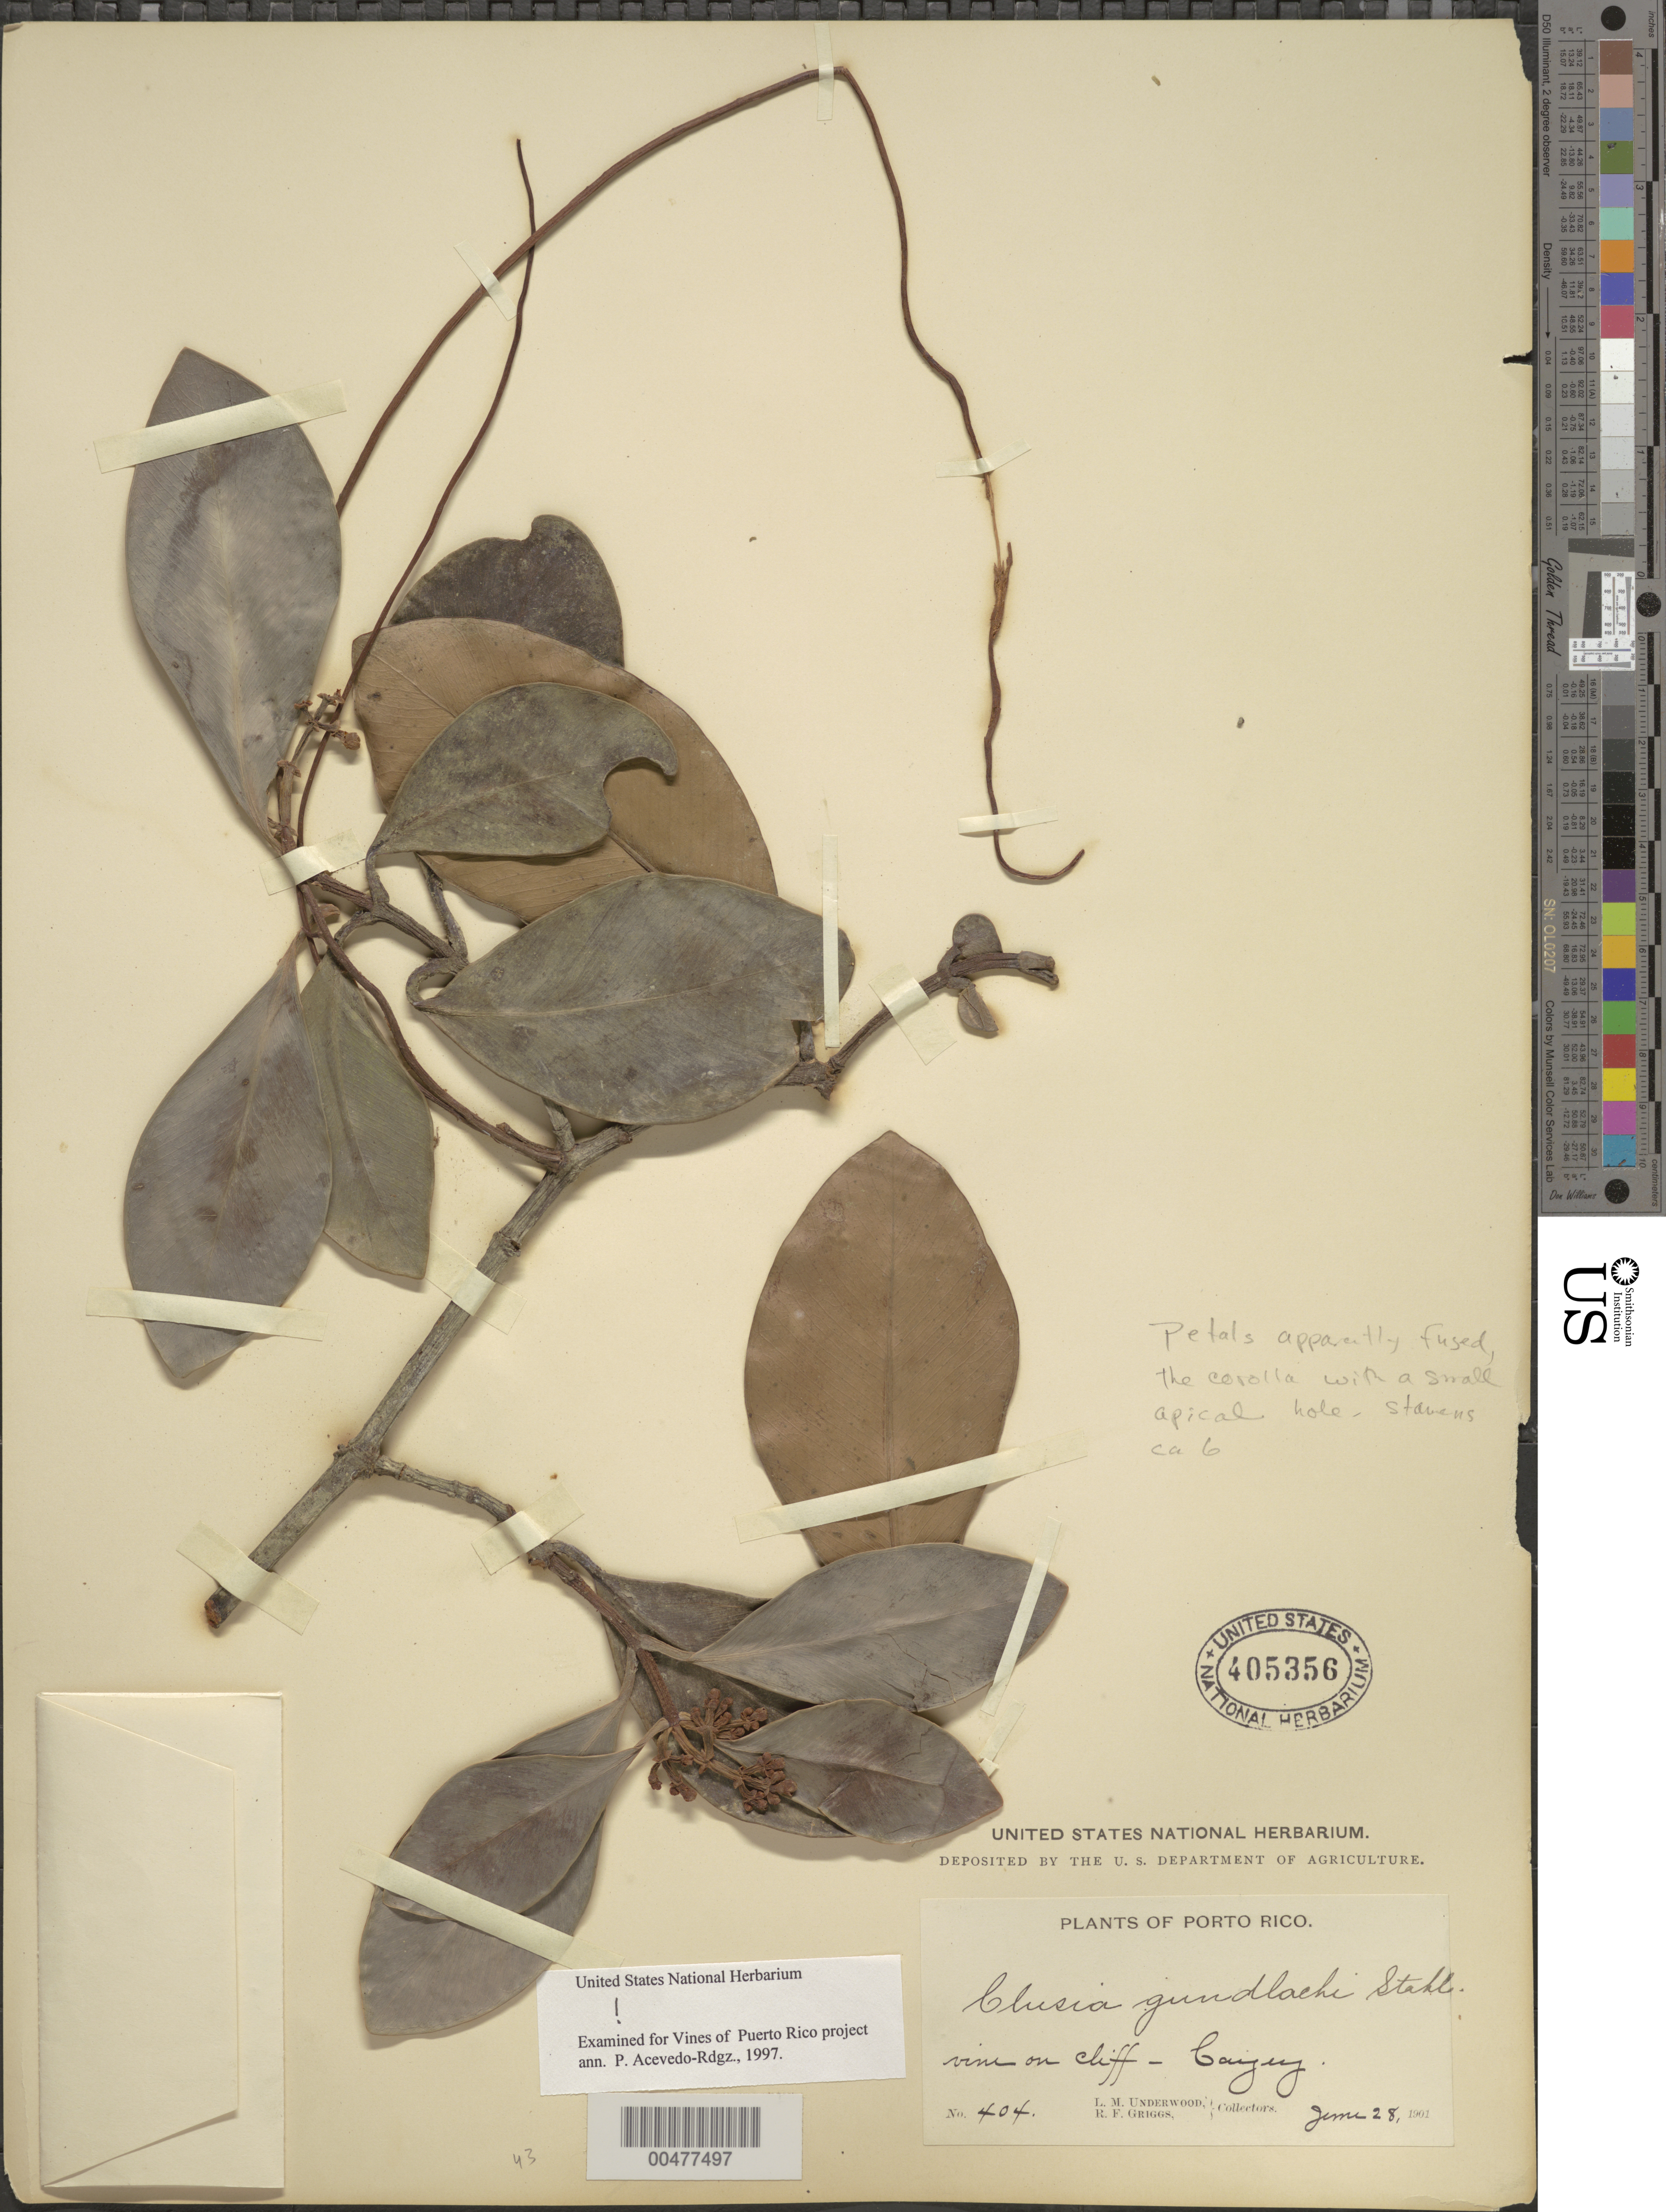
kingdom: Plantae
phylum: Tracheophyta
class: Magnoliopsida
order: Malpighiales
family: Clusiaceae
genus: Clusia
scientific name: Clusia gundlachii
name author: A. Stahl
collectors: L. M. Underwood & R. F. Griggs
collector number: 404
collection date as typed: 28 Jun 1901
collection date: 1901-06-28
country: Puerto Rico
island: Greater Antilles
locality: Cayey. On cliff.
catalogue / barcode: US 405356